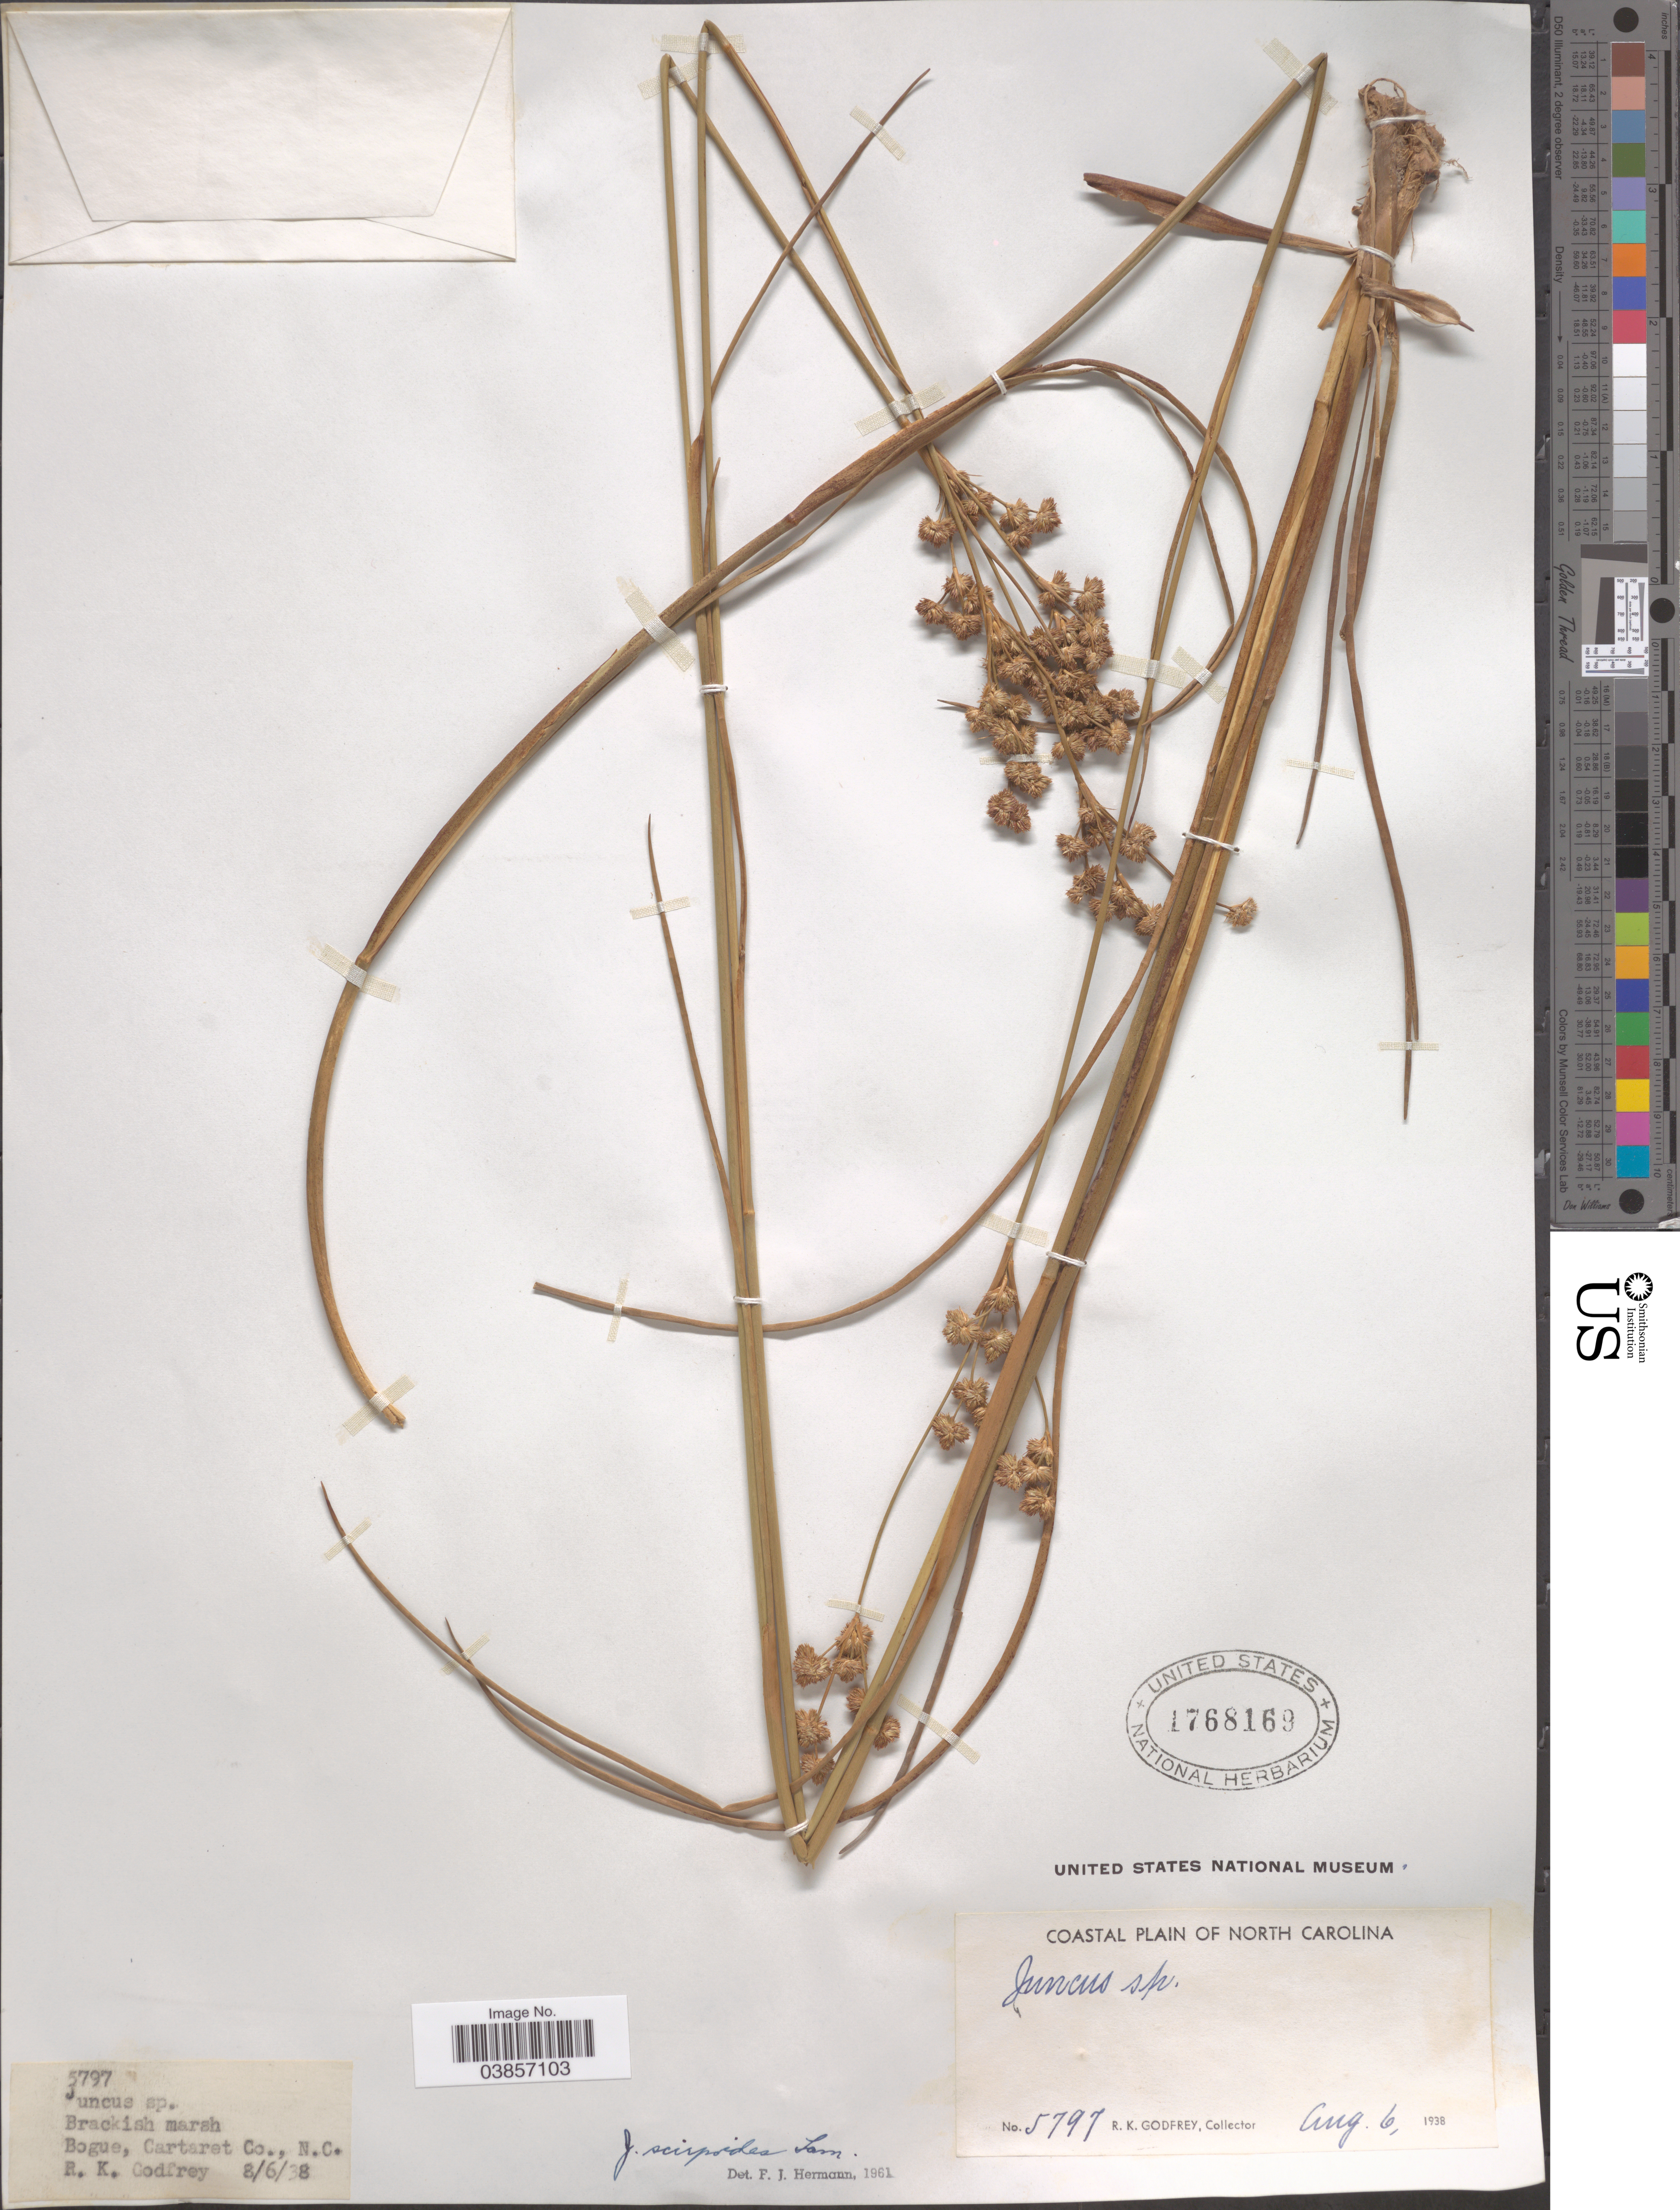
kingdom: Plantae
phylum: Tracheophyta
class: Liliopsida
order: Poales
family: Juncaceae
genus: Juncus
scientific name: Juncus scirpoides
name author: Lam.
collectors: R. K. Godfrey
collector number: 5797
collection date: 1938-08-06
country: United States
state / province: North Carolina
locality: Brackish marsh, Bogue, Cartaret Co. Coastal Plain of North Carolina.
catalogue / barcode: US 1768169